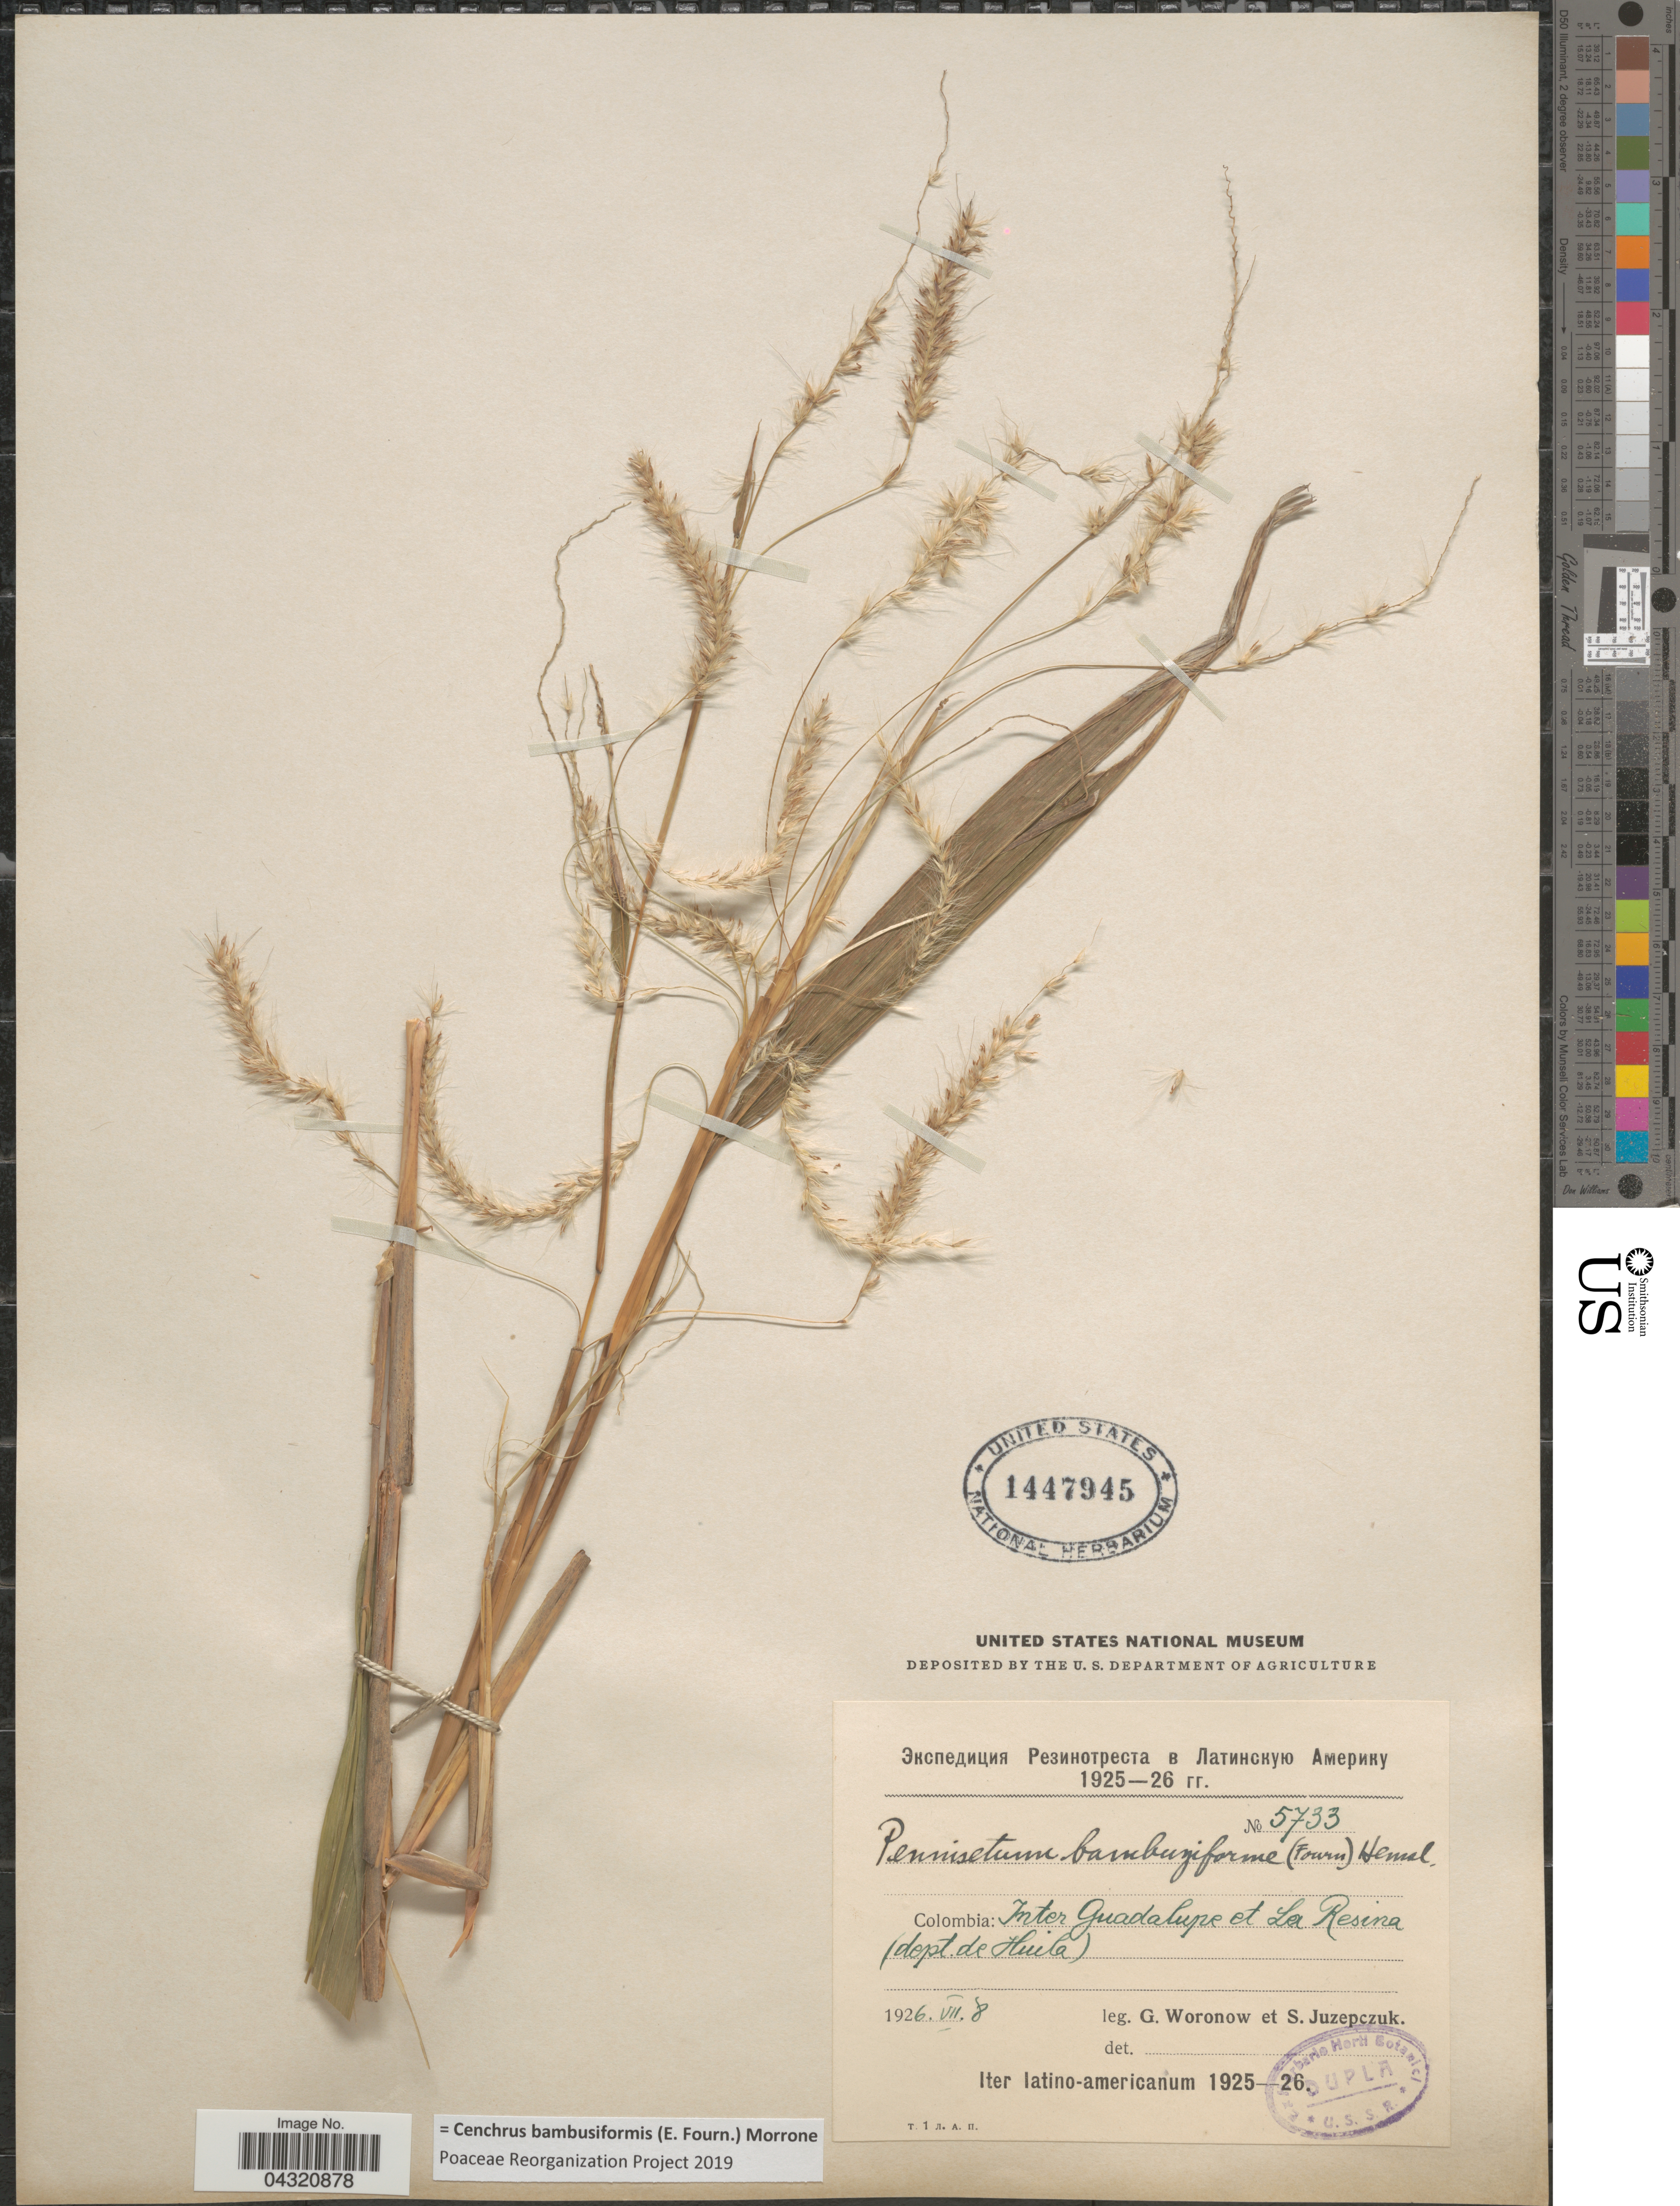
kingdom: Plantae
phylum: Tracheophyta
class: Liliopsida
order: Poales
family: Poaceae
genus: Cenchrus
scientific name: Cenchrus bambusiformis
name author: (E. Fourn.) Morrone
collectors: G. Woronow & S. V. Juzepczuk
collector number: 5733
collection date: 1926-07-08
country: Colombia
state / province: Huila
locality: Inter Guadalupe et La Resina (dept. de Huila). Iter latino-americanum 1925-26.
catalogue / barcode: US 1447945